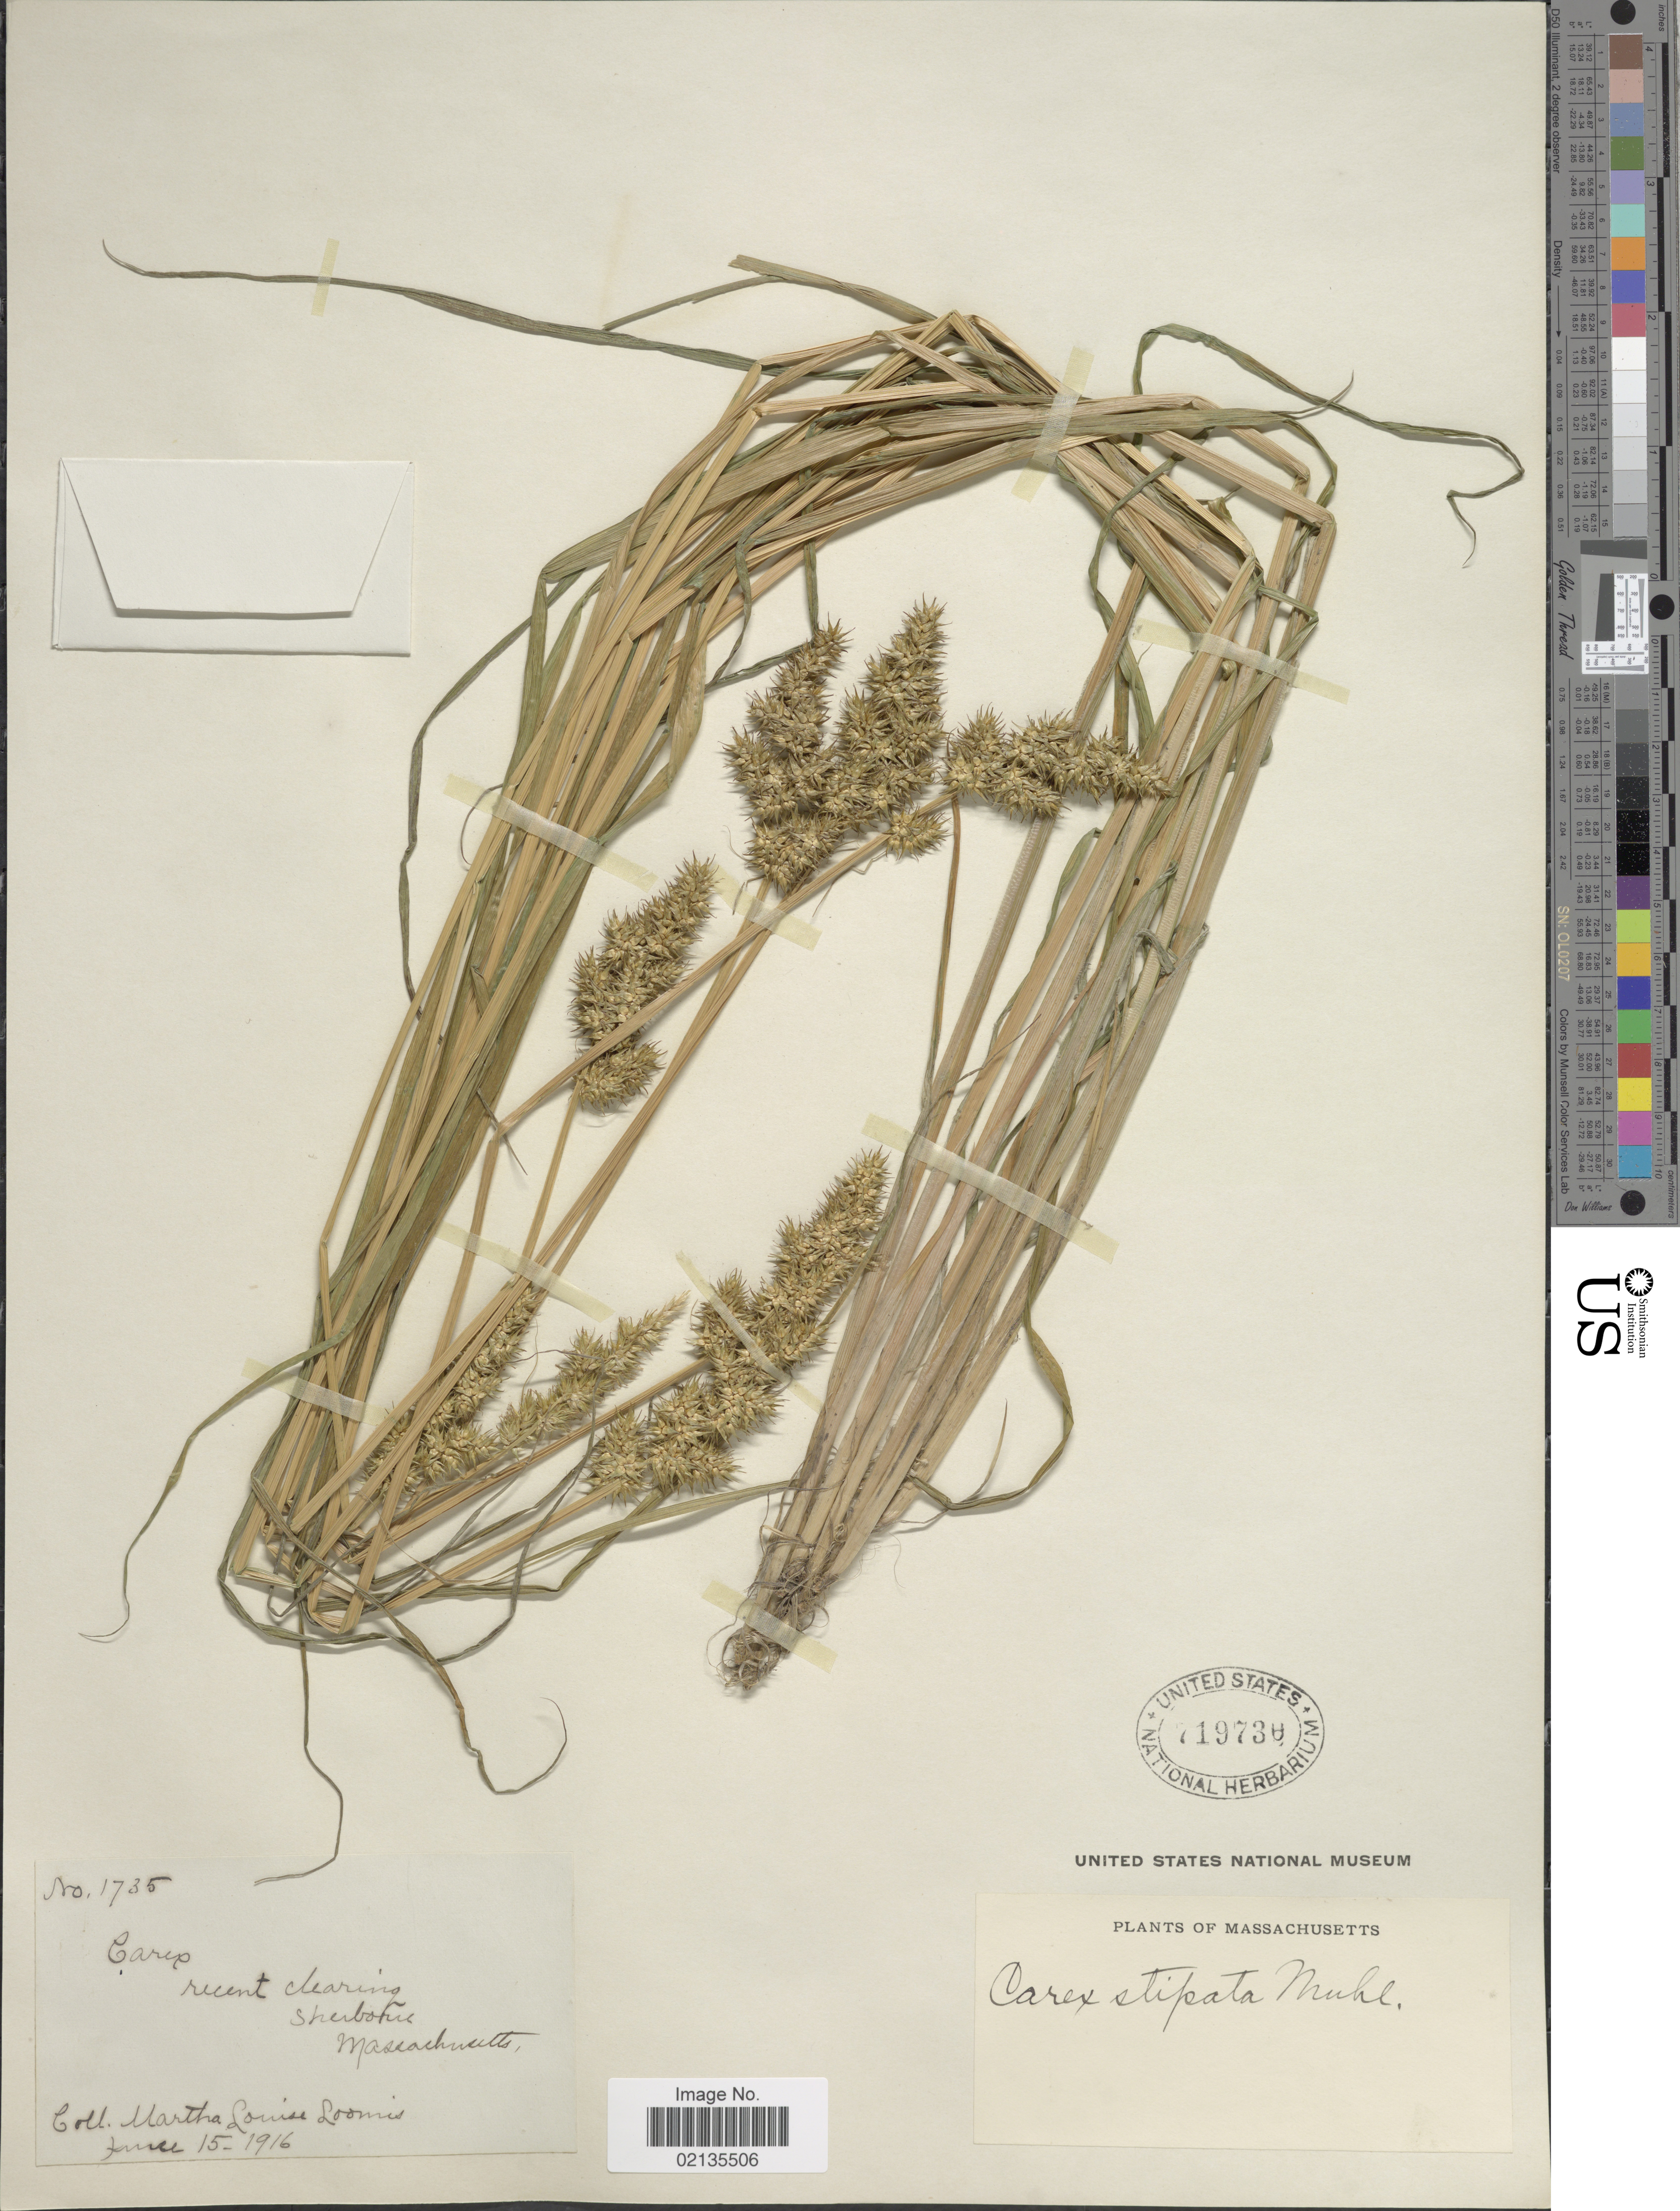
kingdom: Plantae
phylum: Tracheophyta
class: Liliopsida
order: Poales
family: Cyperaceae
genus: Carex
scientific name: Carex stipata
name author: Muhl. ex Willd.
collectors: M. L. Loomis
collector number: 1735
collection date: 1916-06-15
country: United States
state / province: Massachusetts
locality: Recent clearing, Sherborne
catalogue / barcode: US 719730